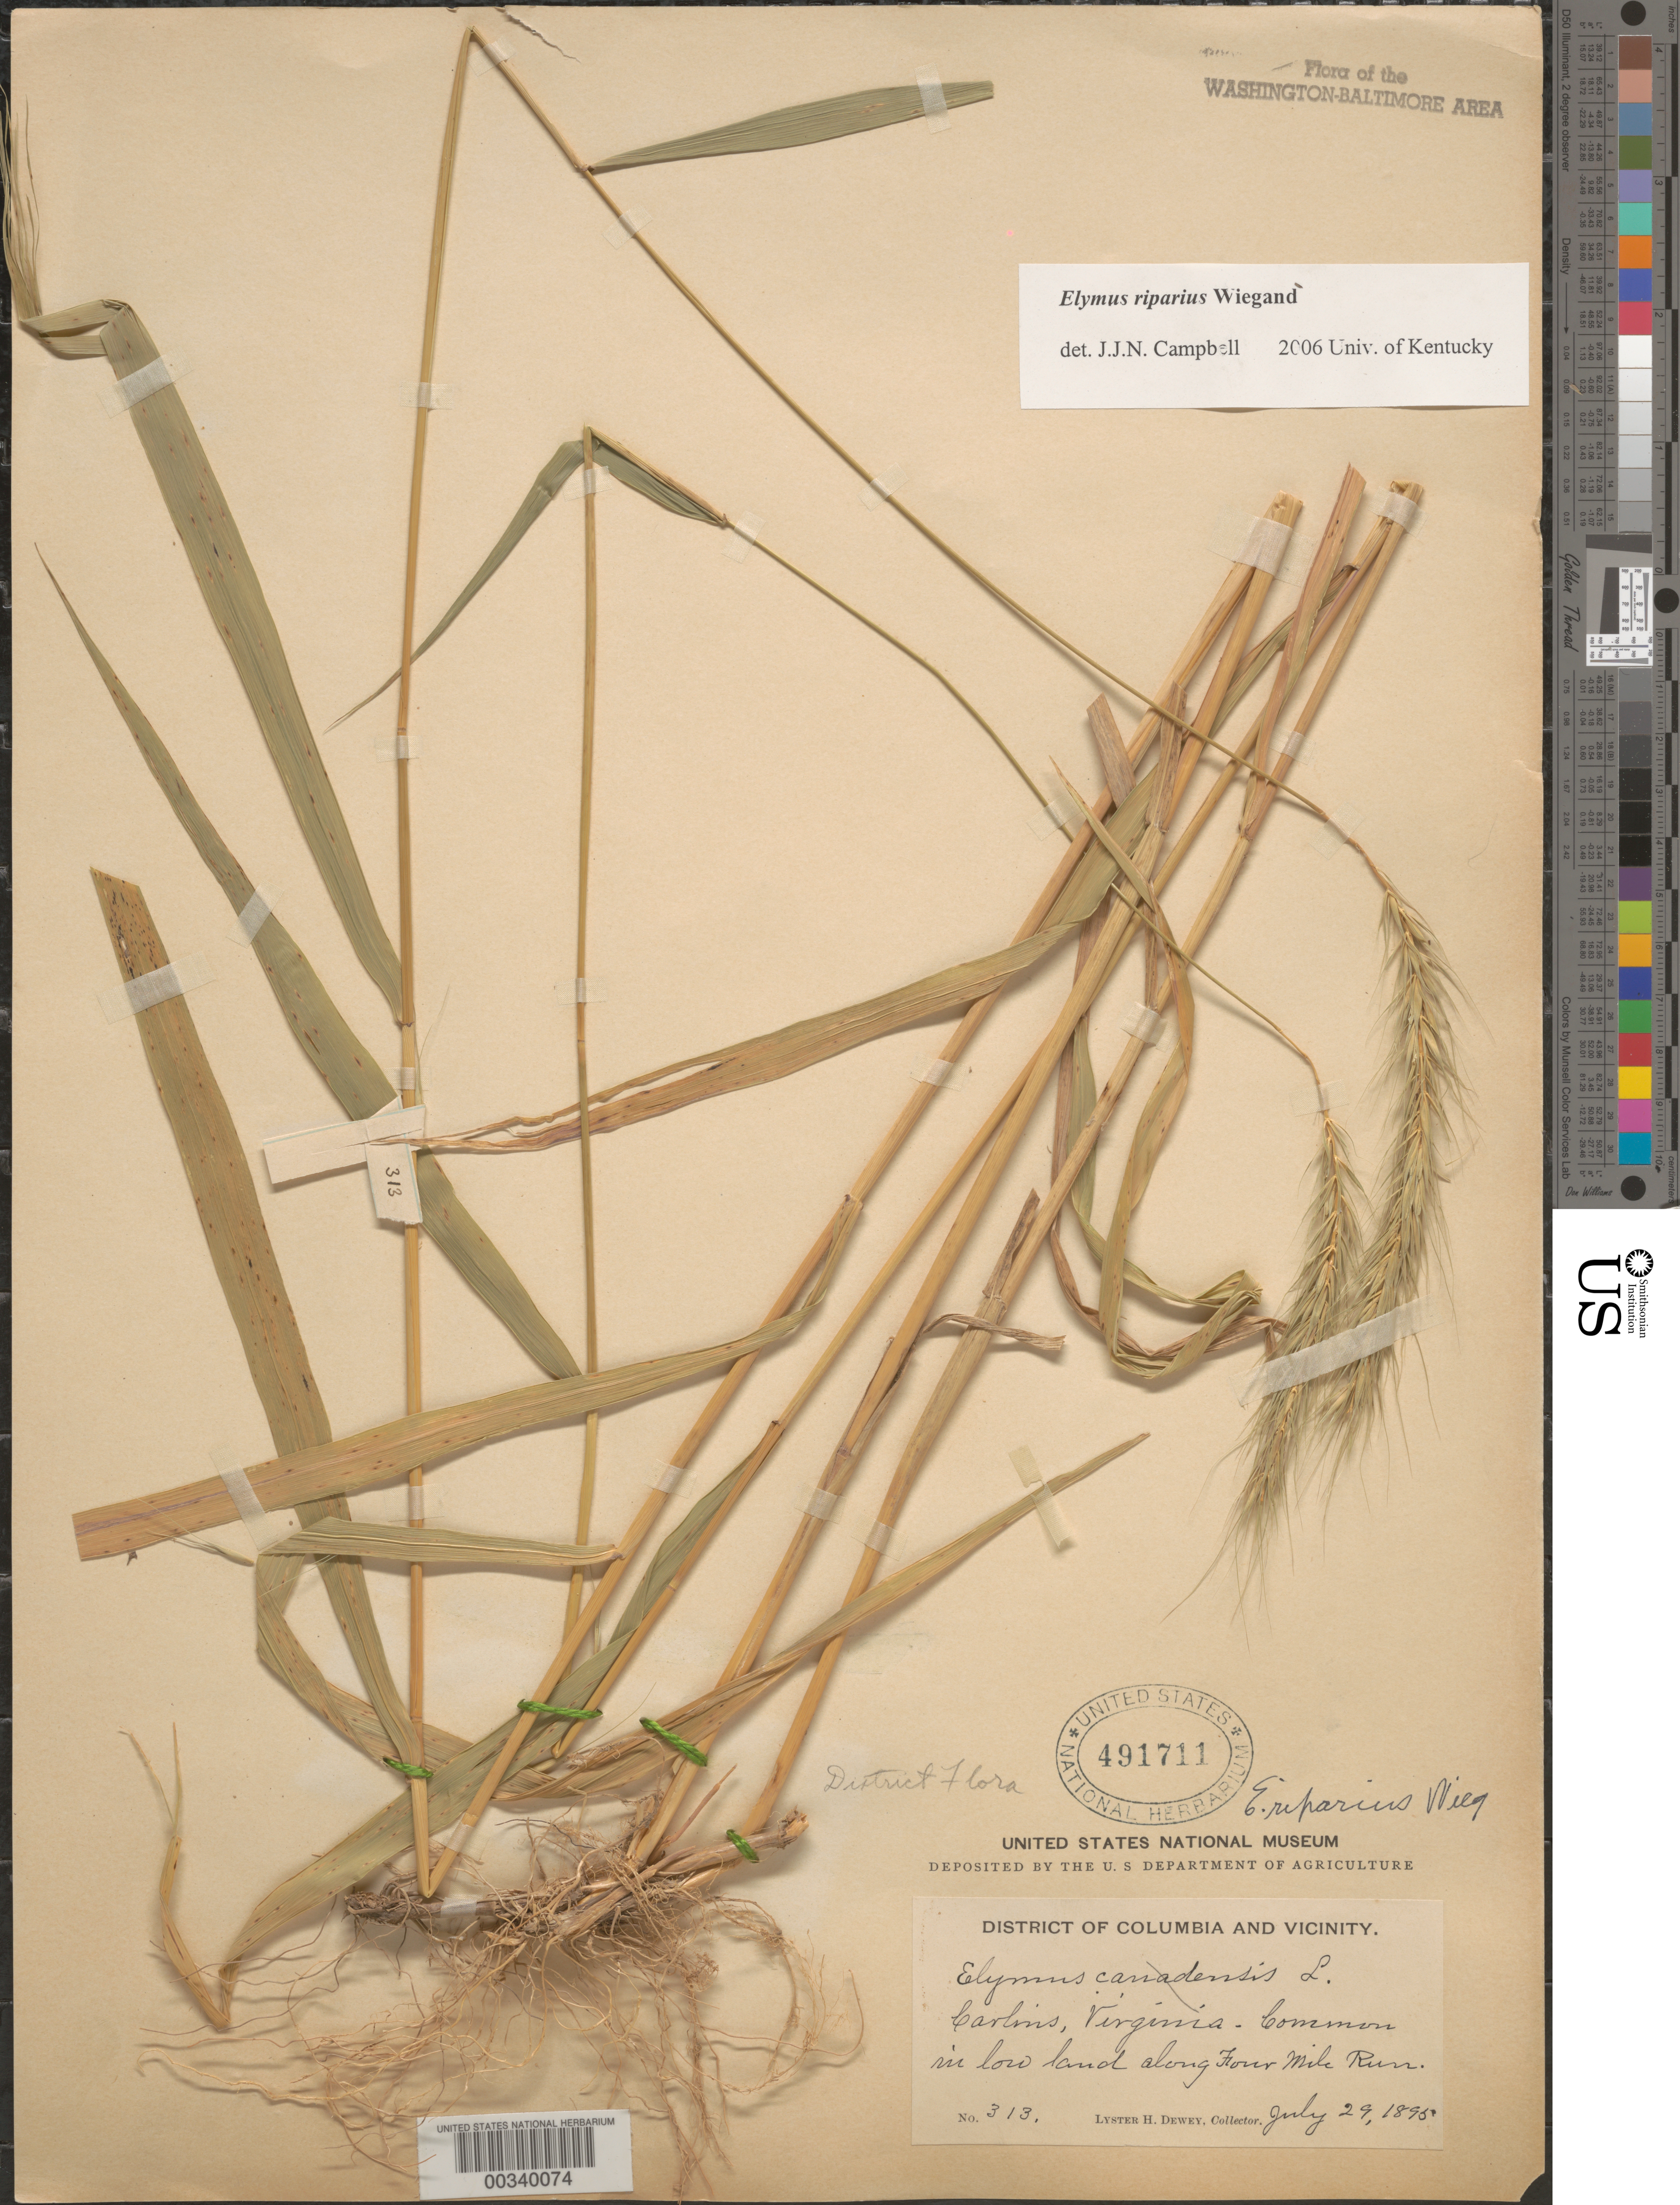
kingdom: Plantae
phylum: Tracheophyta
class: Liliopsida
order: Poales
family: Poaceae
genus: Elymus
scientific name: Elymus riparius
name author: Wiegand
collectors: L. H. Dewey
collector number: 313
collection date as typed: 29 Jul 1895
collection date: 1895-07-29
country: United States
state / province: Virginia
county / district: Arlington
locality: Four Mile Run, Carlins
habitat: In low land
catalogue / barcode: US 491711